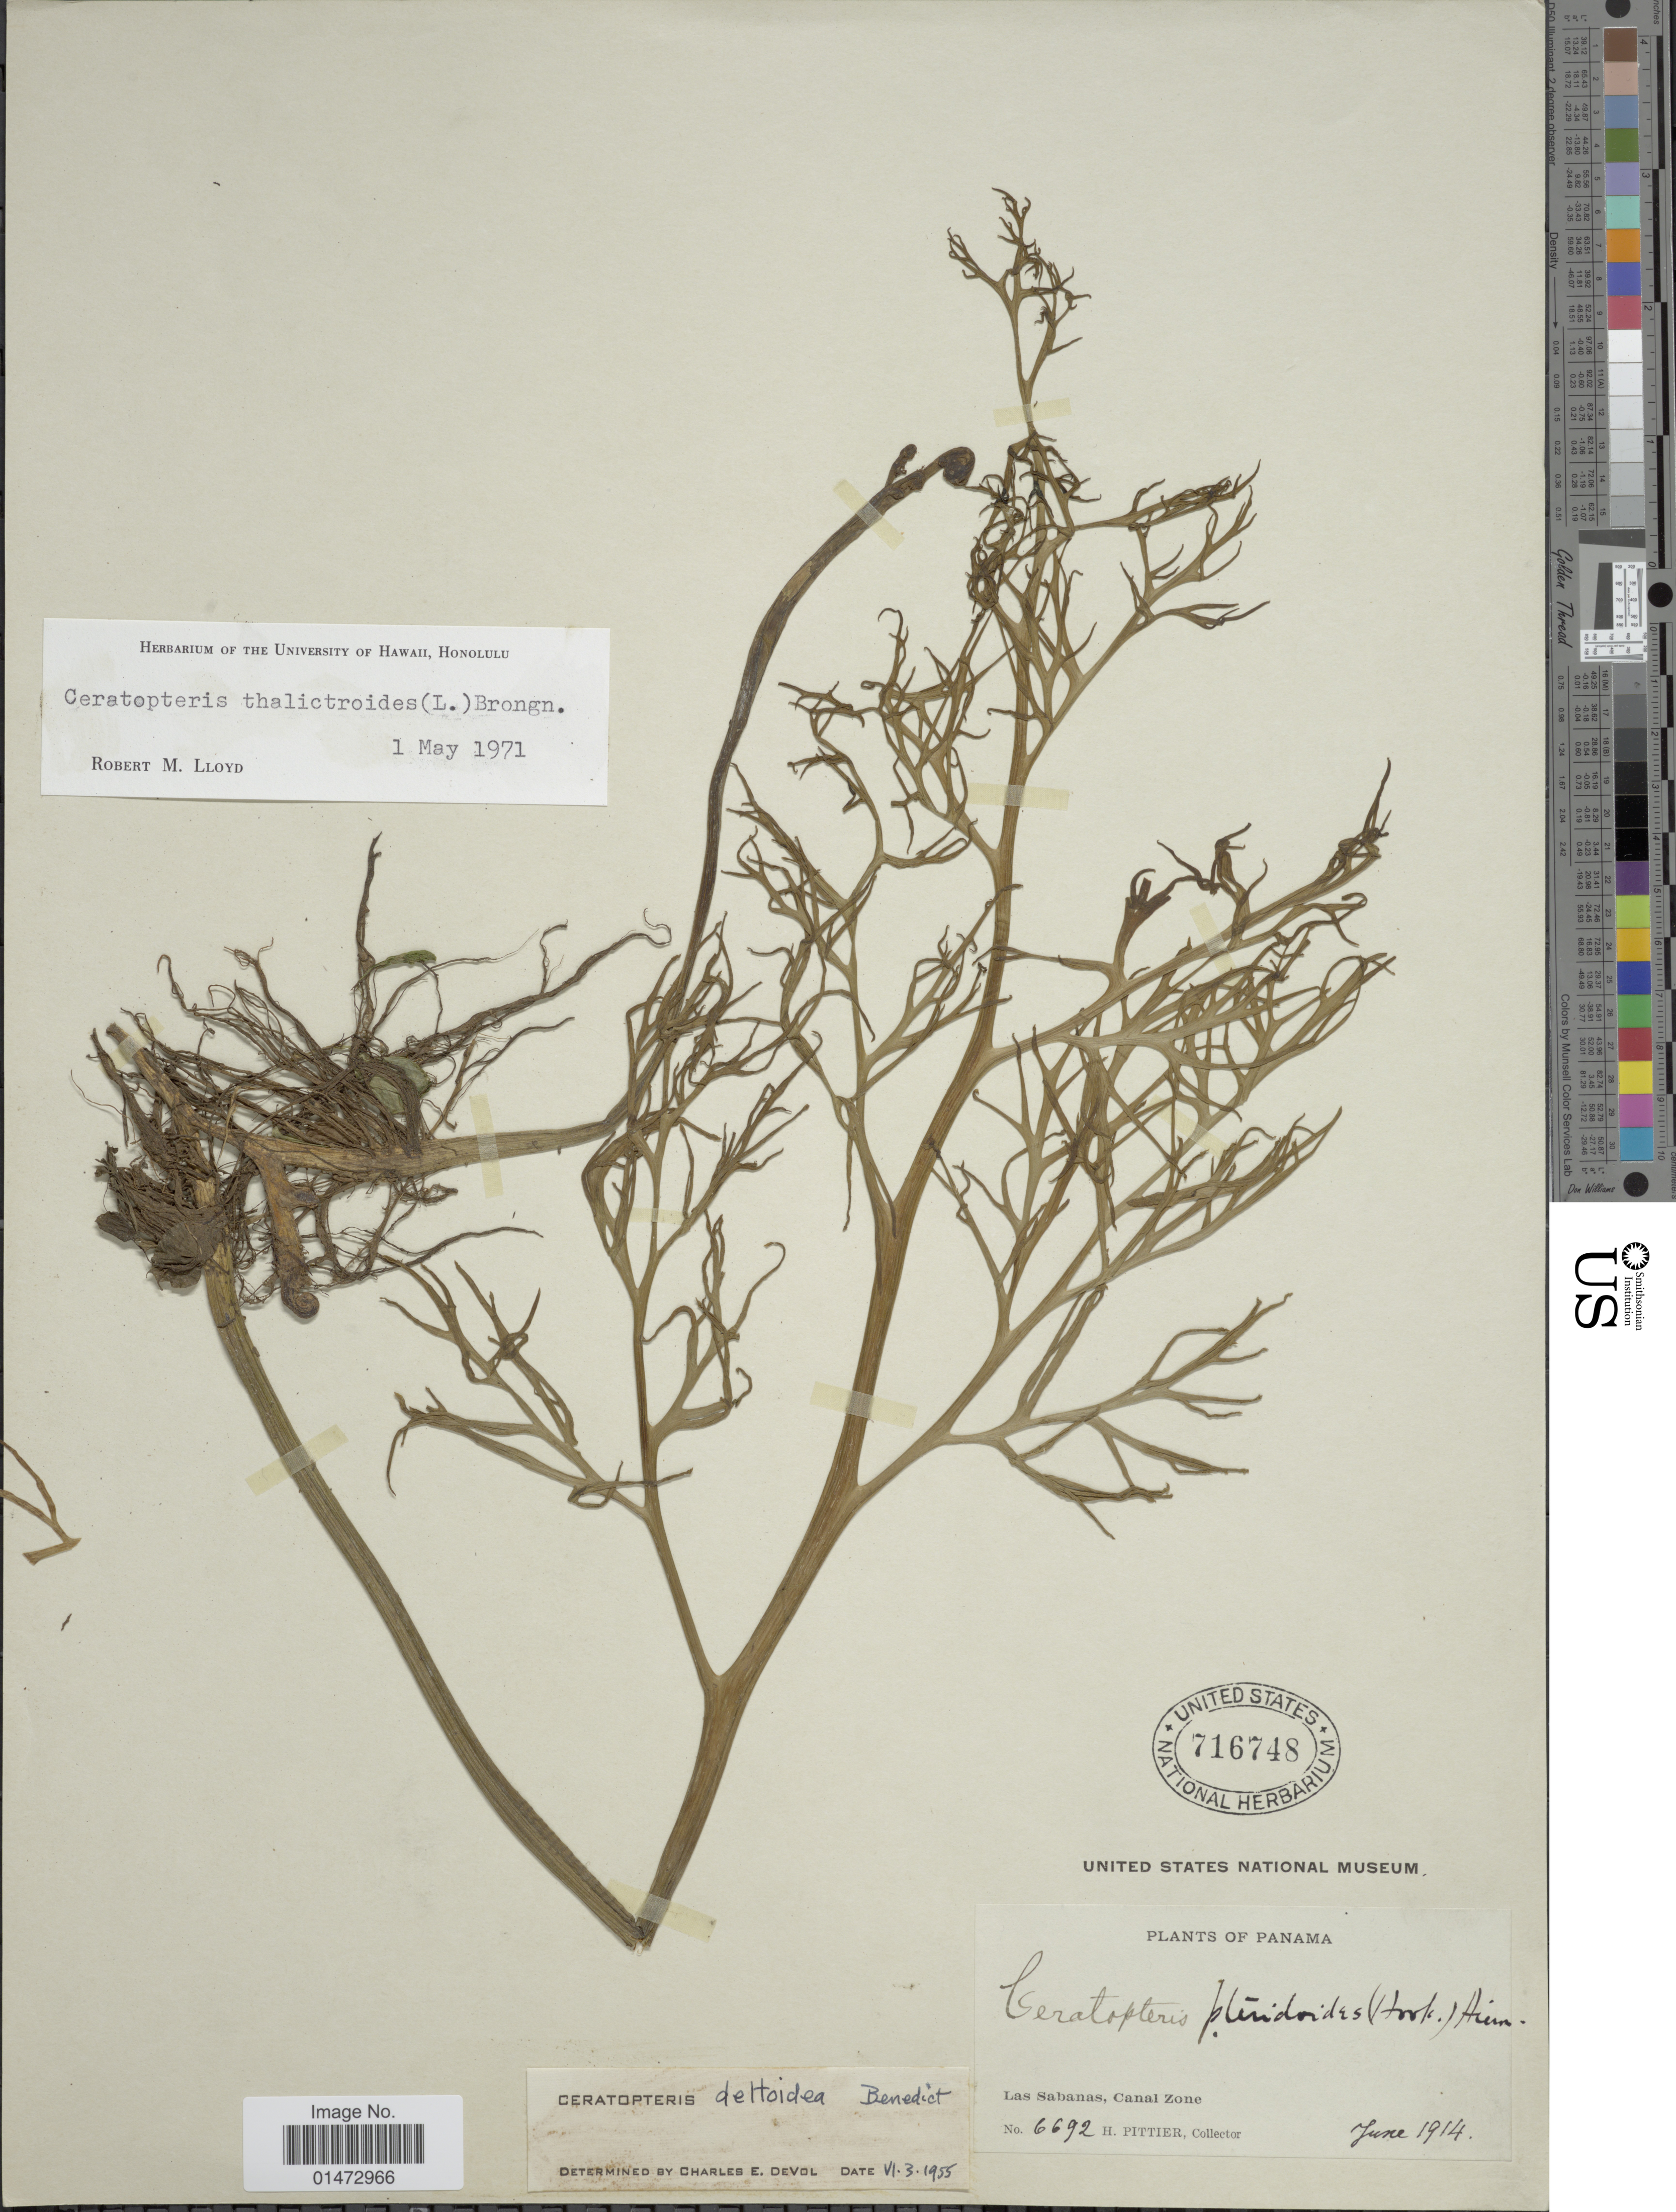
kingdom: Plantae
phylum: Tracheophyta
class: Polypodiopsida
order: Polypodiales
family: Pteridaceae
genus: Ceratopteris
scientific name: Ceratopteris thalictroides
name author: (L.) Brongn.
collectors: H. F. Pittier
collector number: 6692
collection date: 1914-06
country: Panama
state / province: Colón / Panamá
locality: Las Sabanas, Canal Zone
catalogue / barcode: US 716748